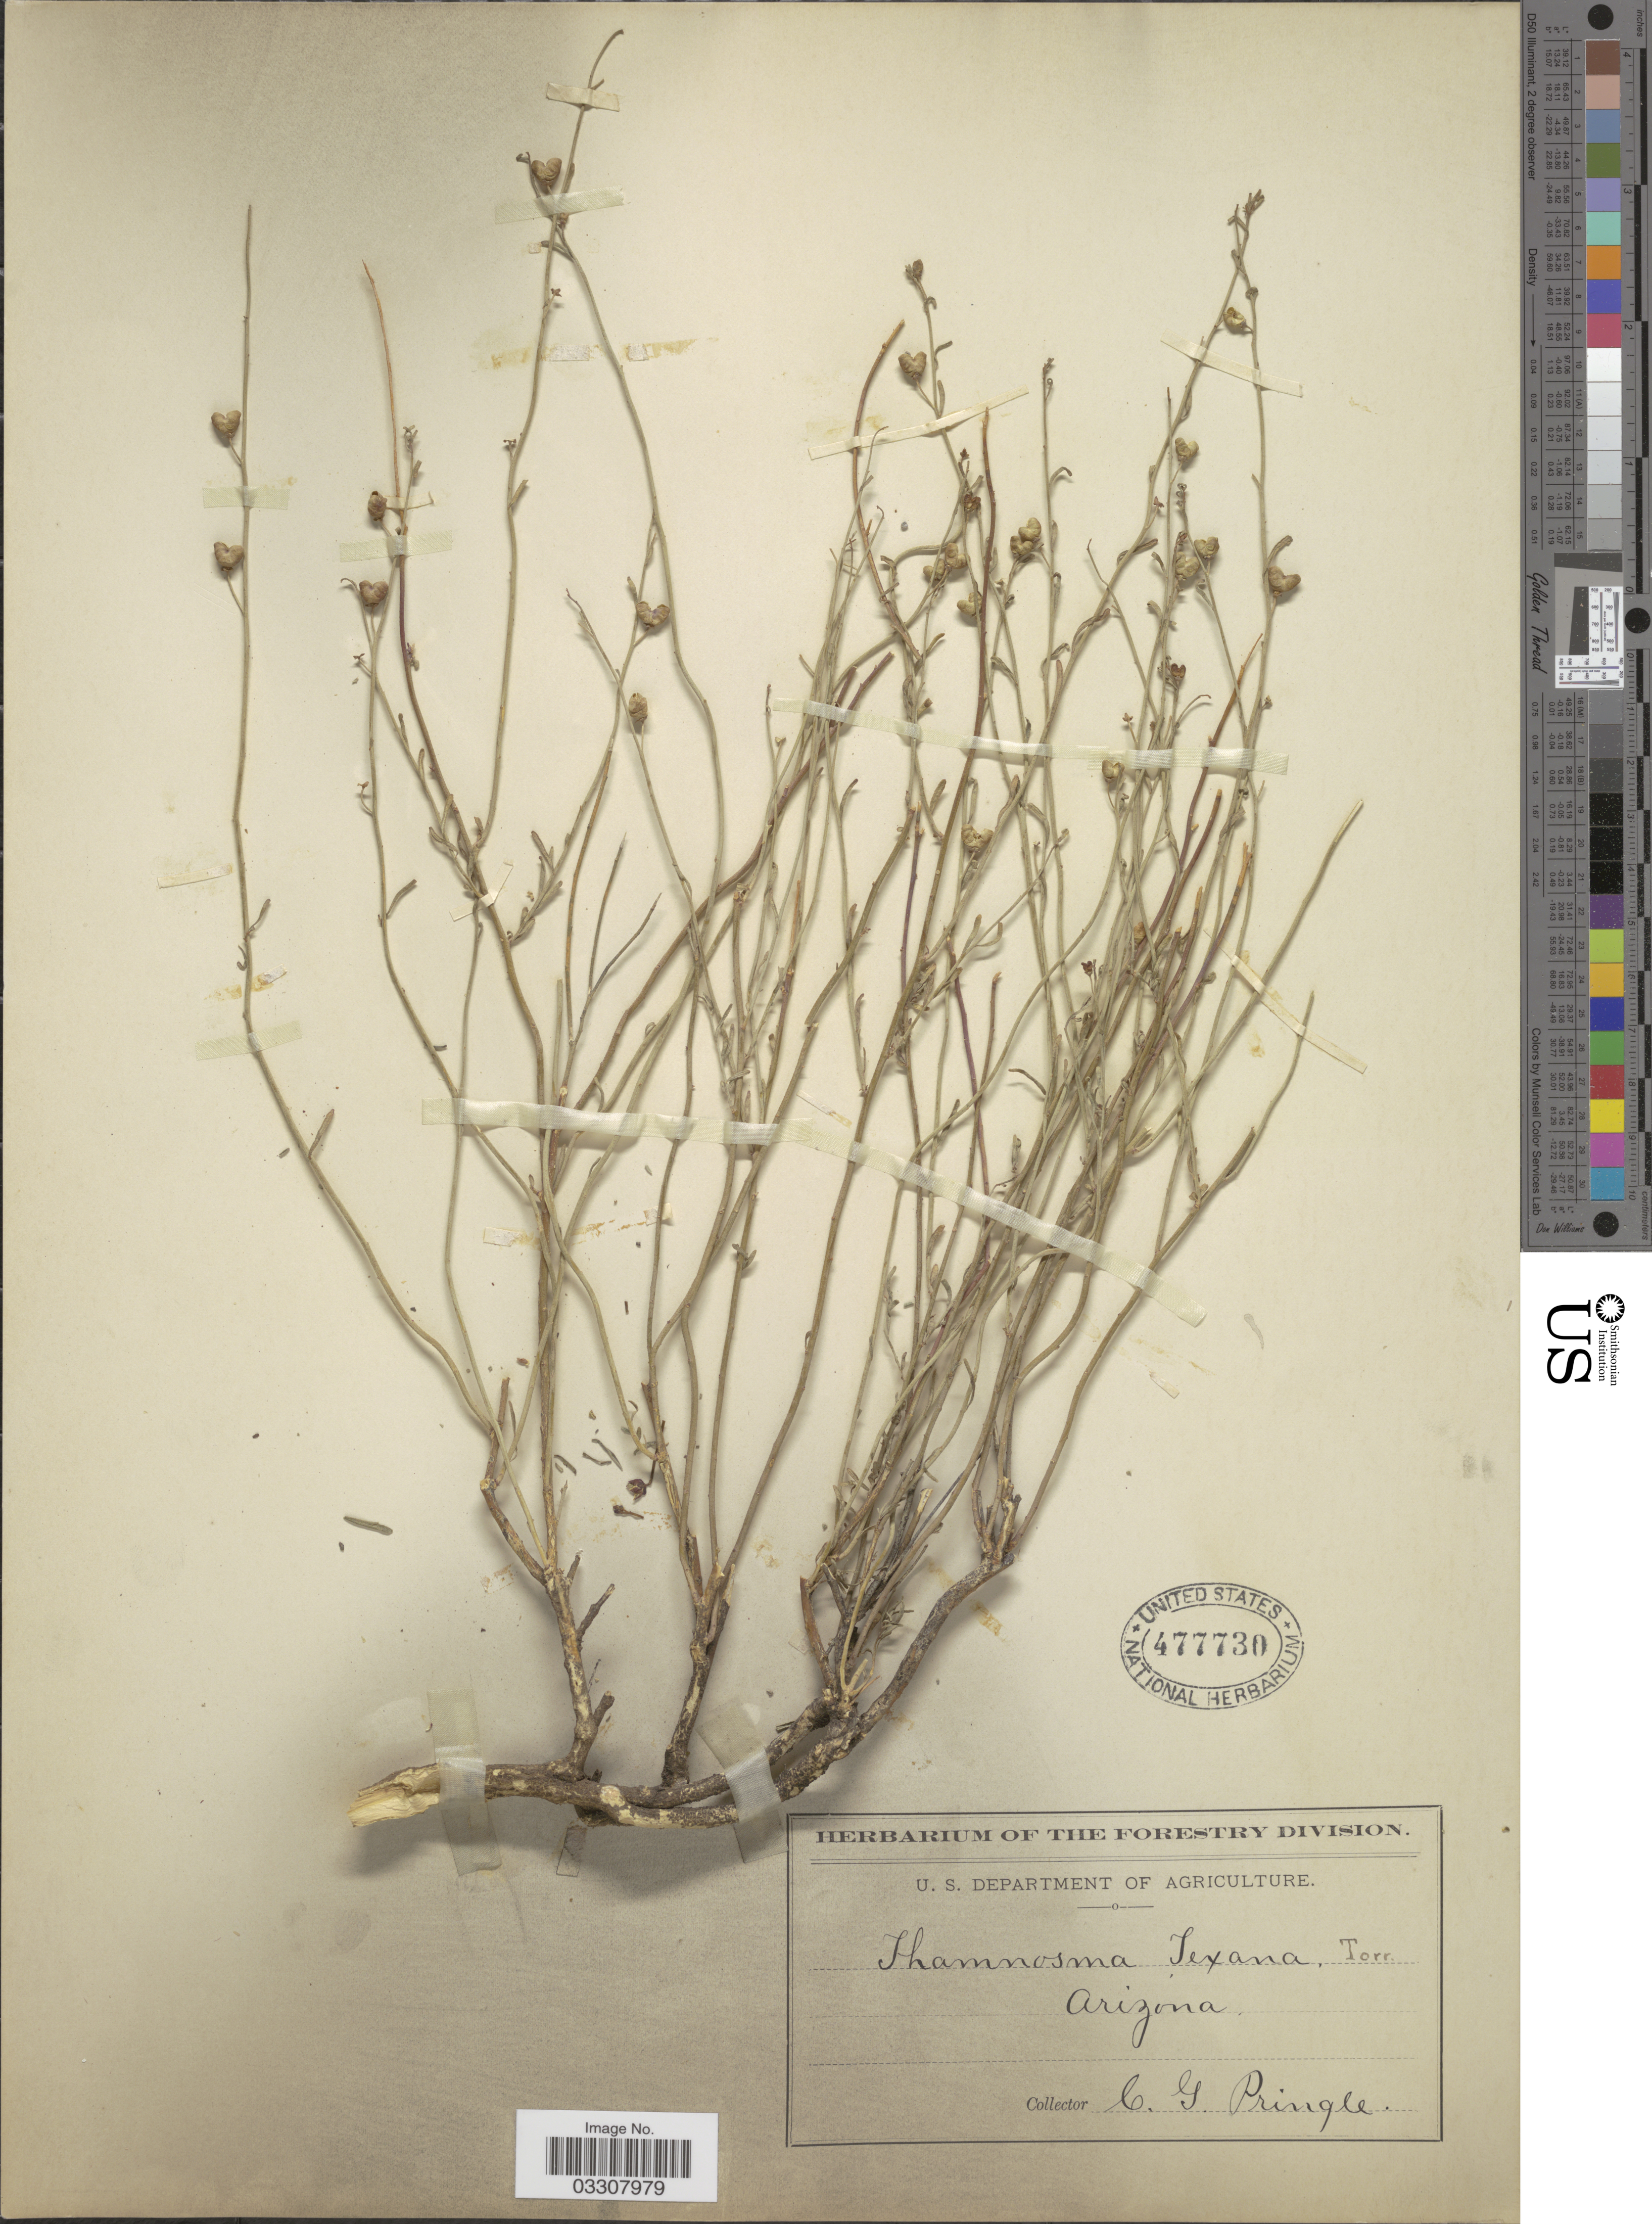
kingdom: Plantae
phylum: Tracheophyta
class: Magnoliopsida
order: Sapindales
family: Rutaceae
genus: Thamnosma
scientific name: Thamnosma texana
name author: (A. Gray) Torr.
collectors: C. G. Pringle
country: United States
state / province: Arizona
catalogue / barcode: US 477730